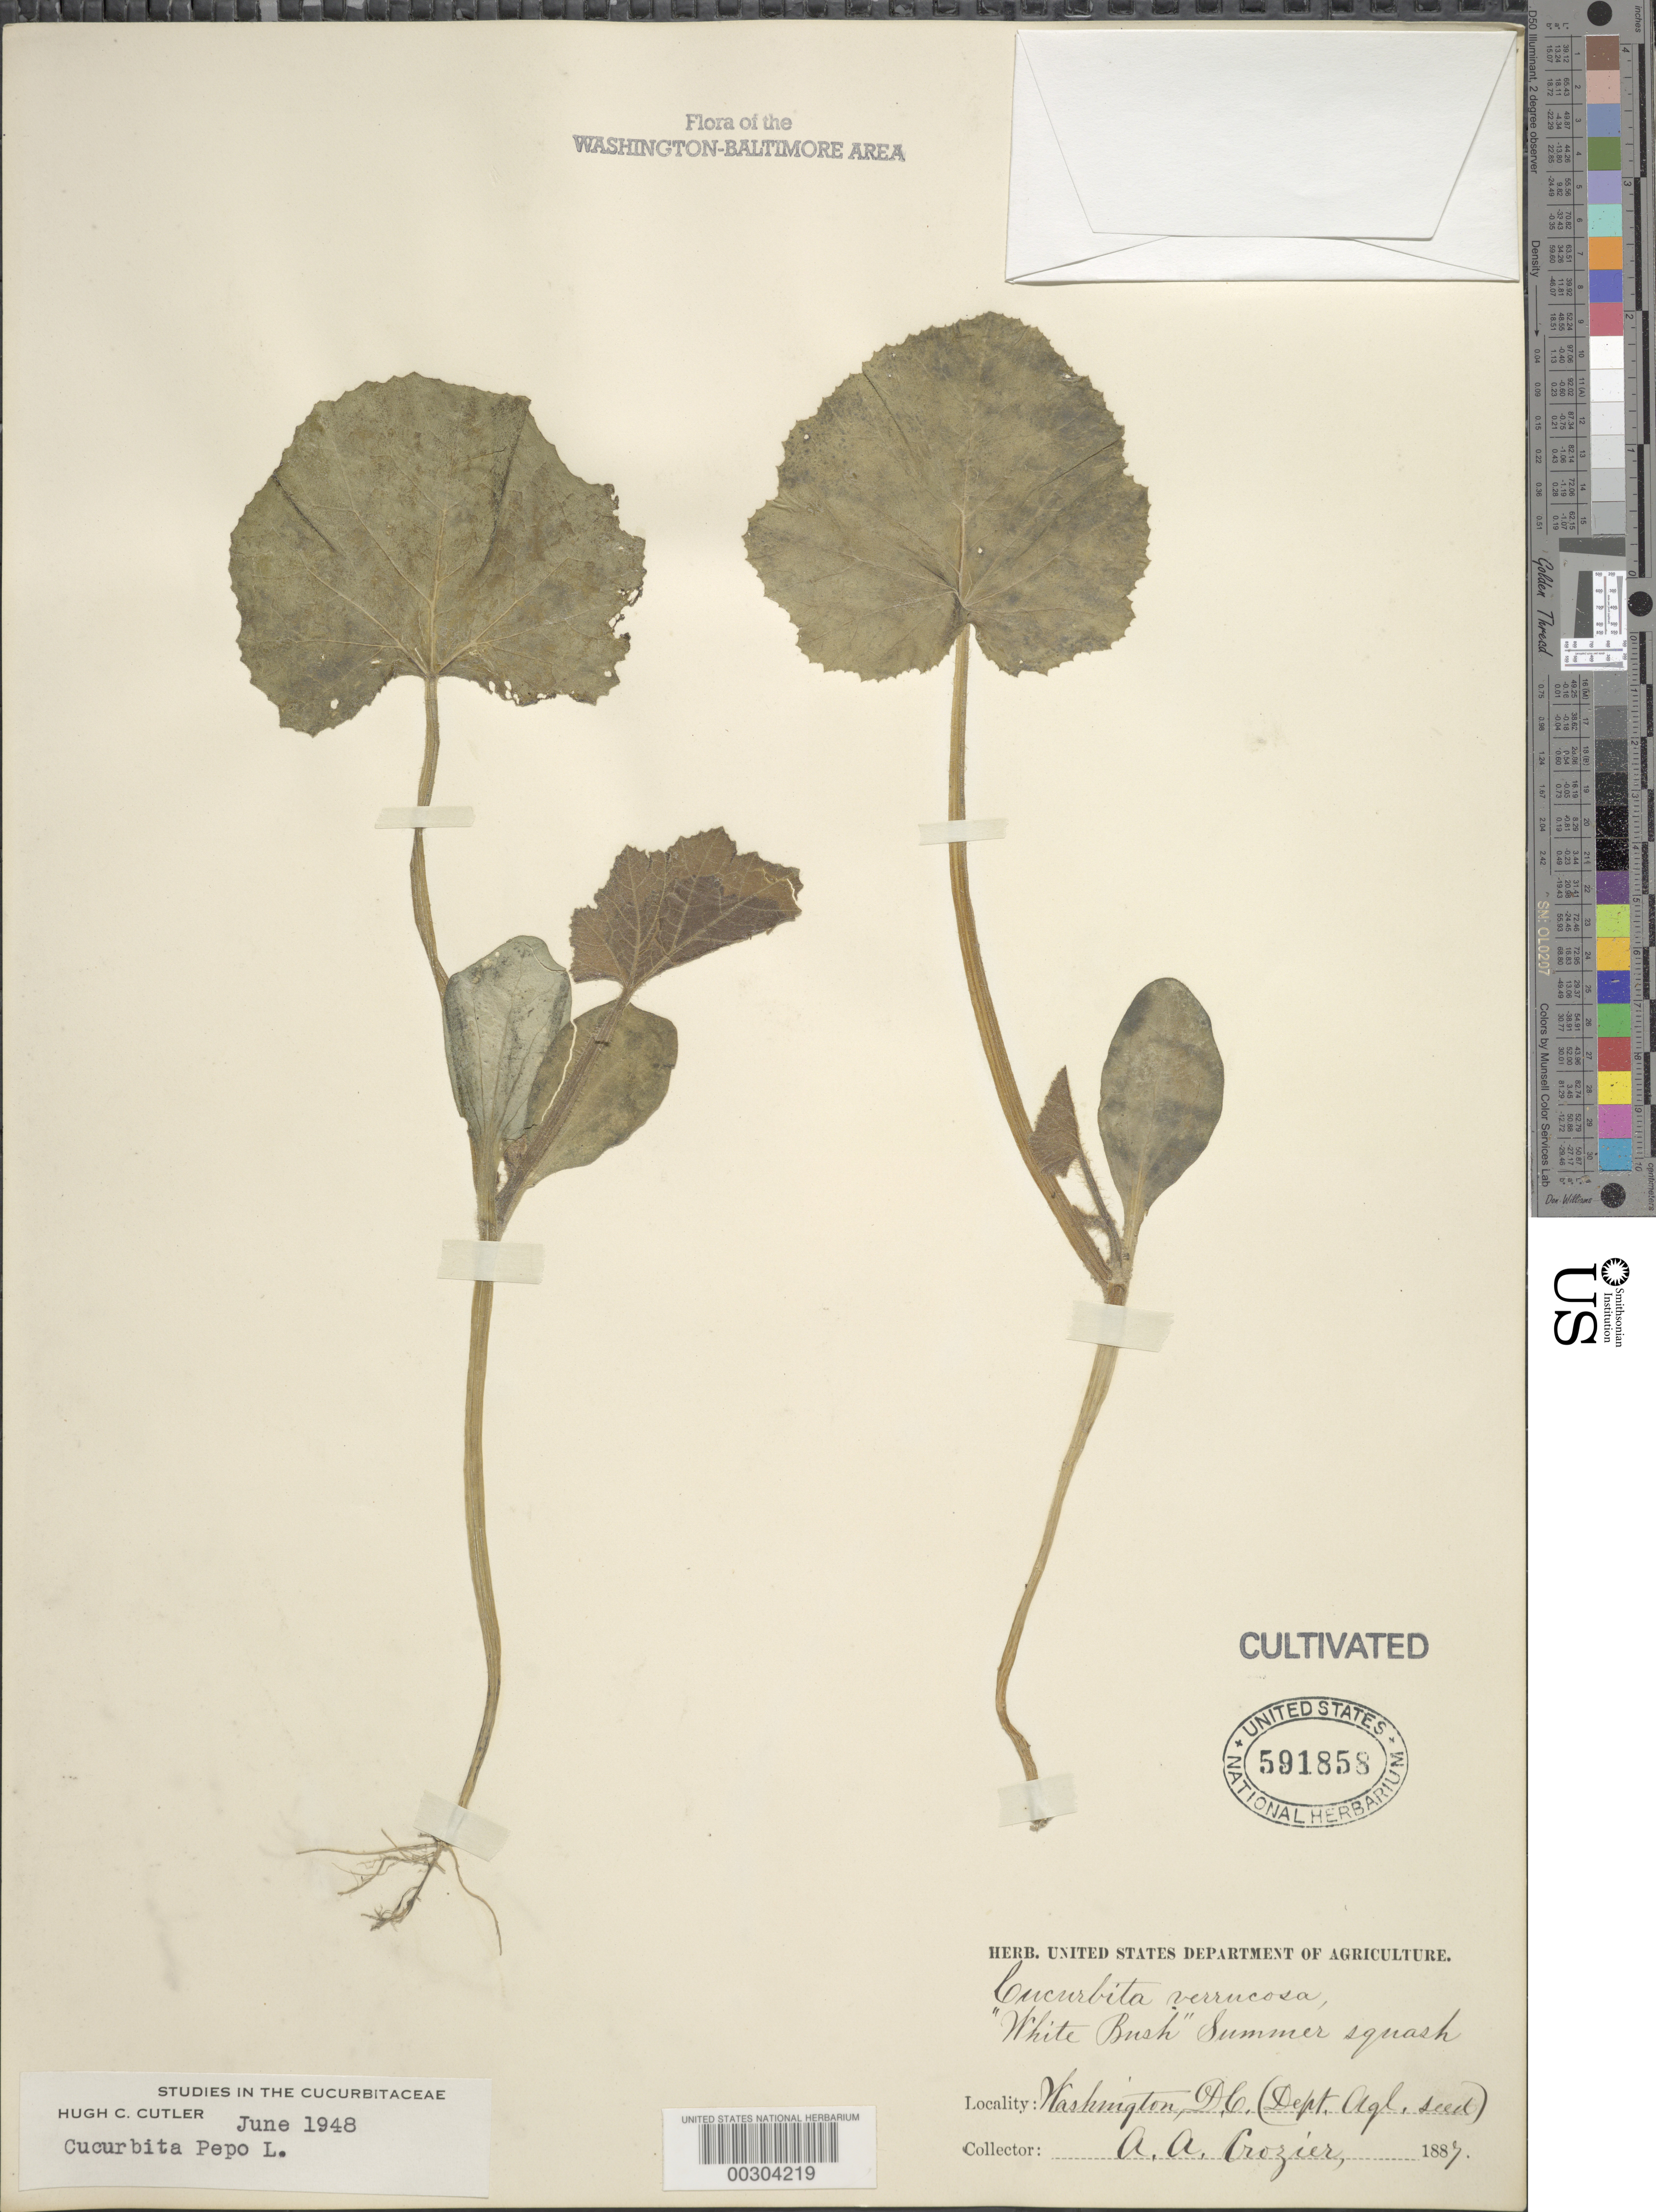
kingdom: Plantae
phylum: Tracheophyta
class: Magnoliopsida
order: Cucurbitales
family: Cucurbitaceae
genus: Cucurbita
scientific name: Cucurbita pepo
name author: L.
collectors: A. Crozier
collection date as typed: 1887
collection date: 1887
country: United States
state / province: District of Columbia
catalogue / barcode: US 591858